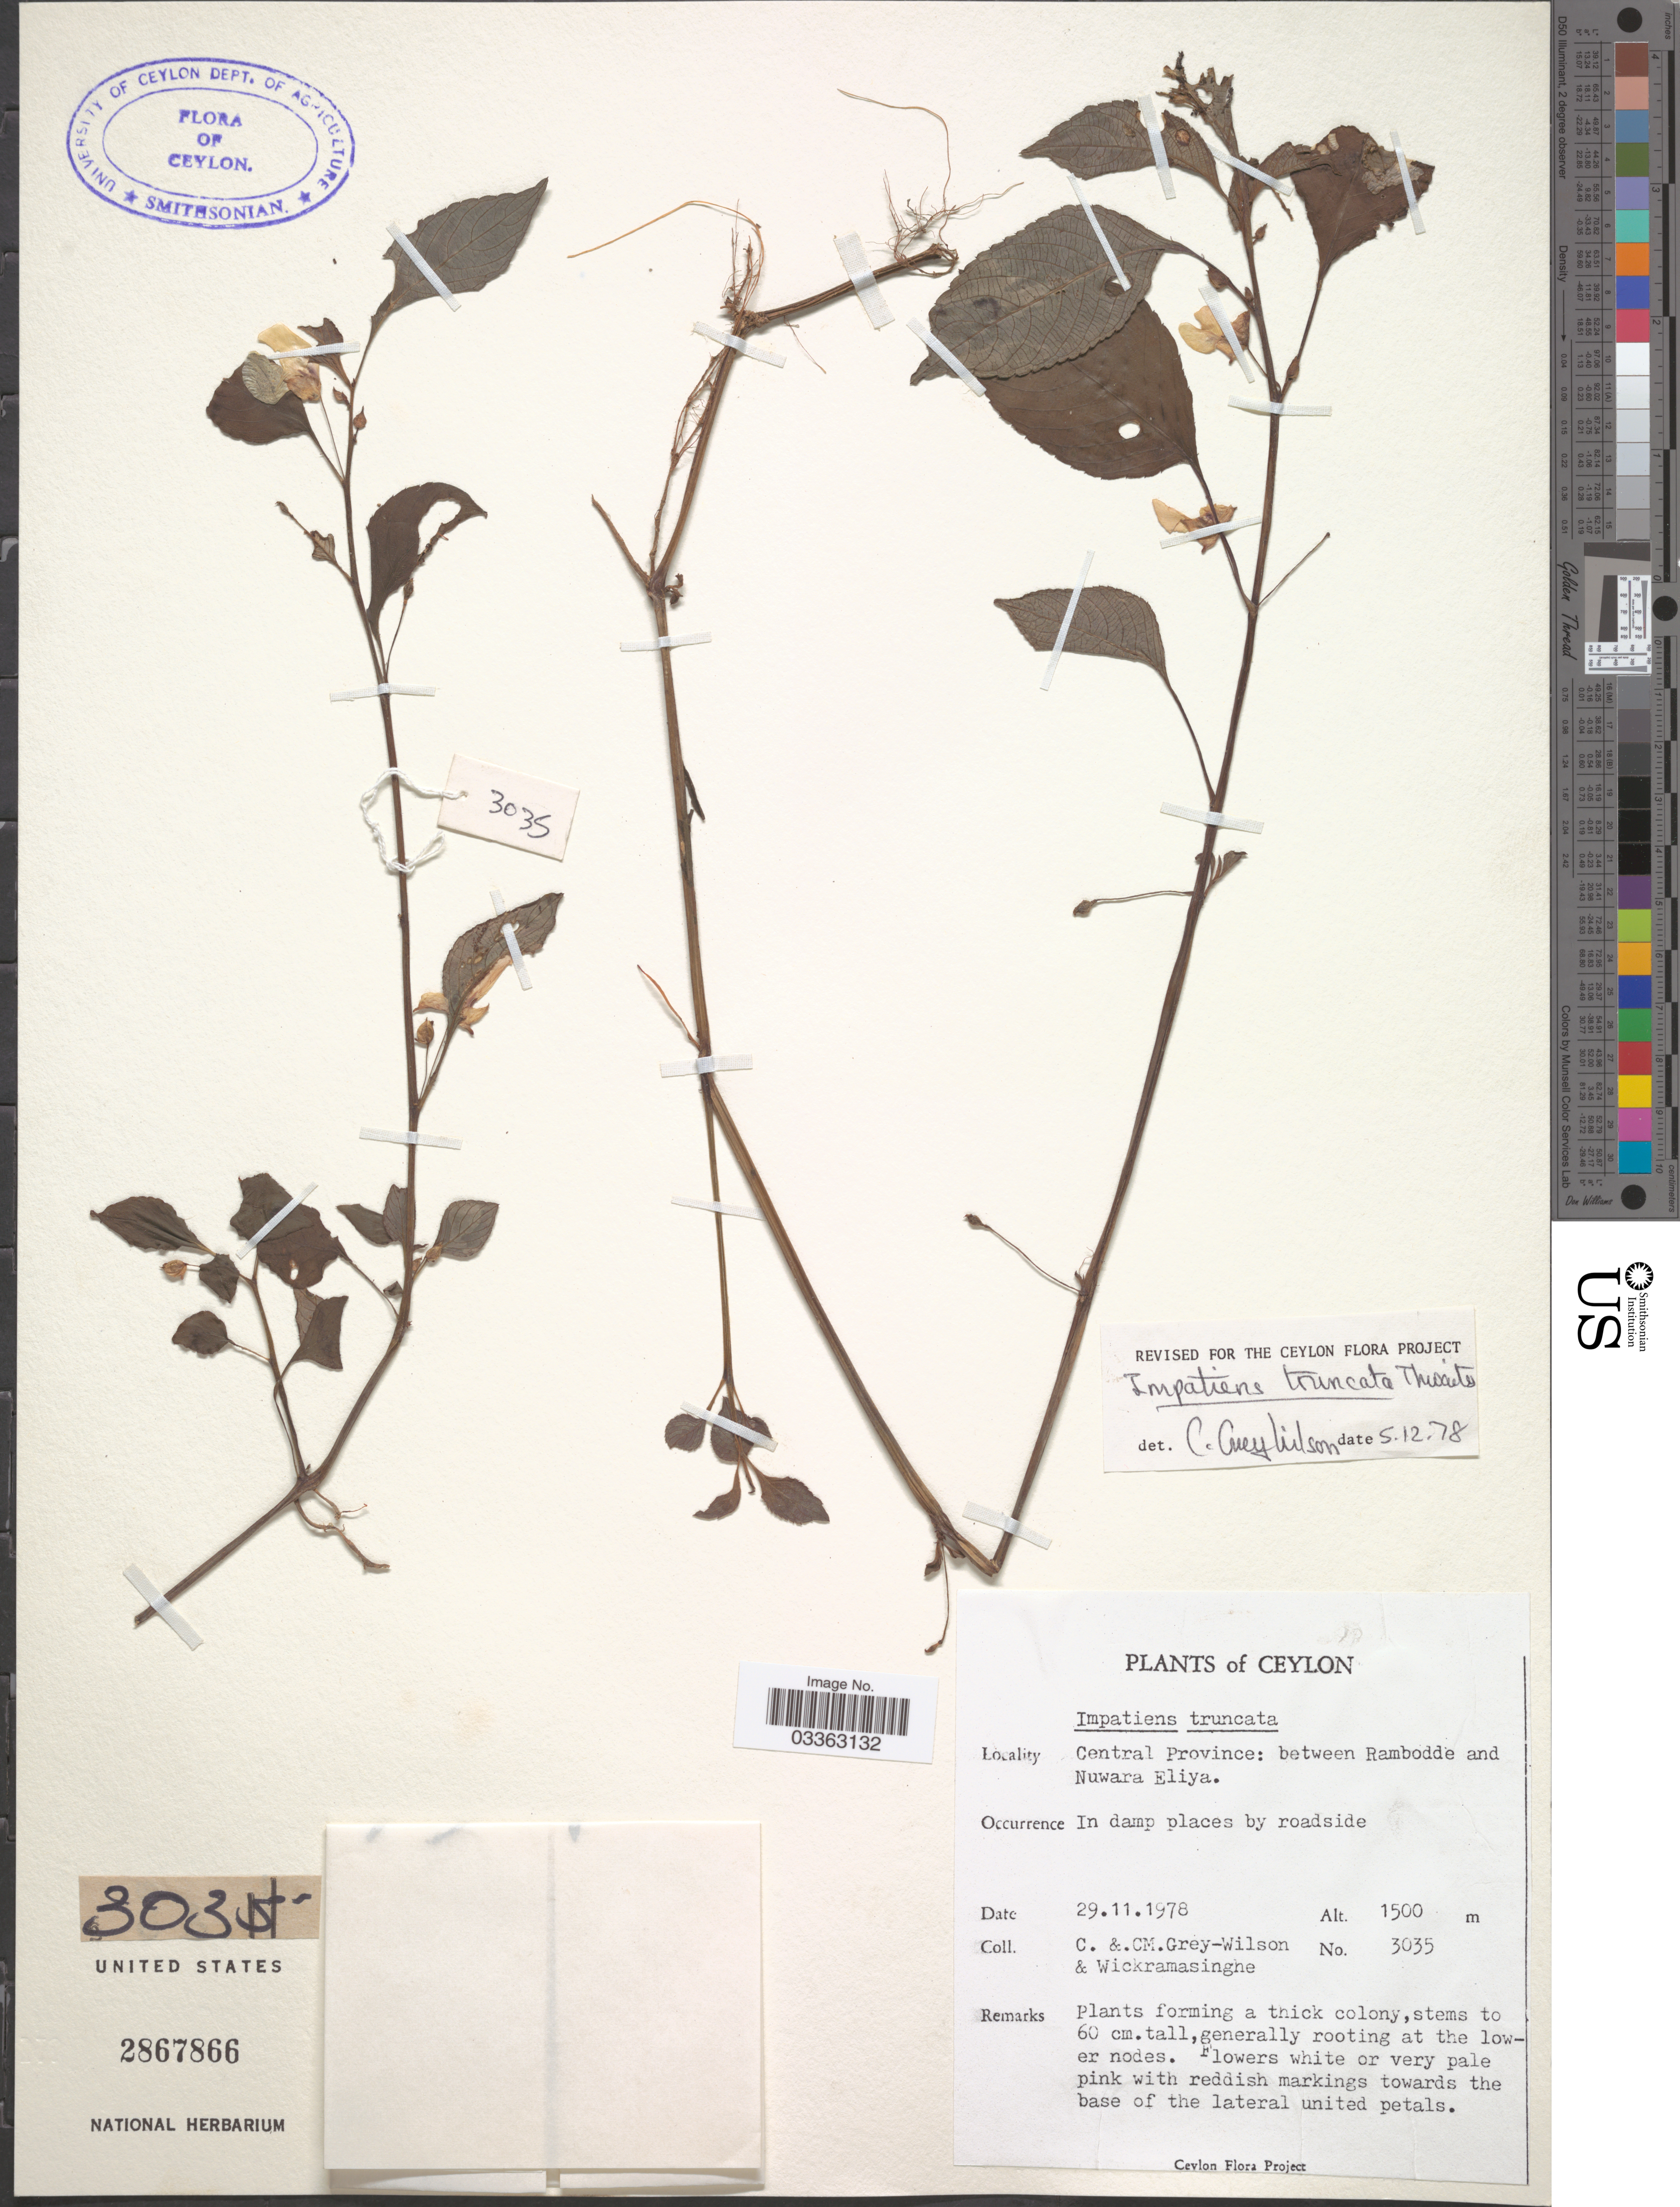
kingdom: Plantae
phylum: Tracheophyta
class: Magnoliopsida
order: Ericales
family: Balsaminaceae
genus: Impatiens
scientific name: Impatiens truncata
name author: Thwaites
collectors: C. Grey-Wilson, C. Grey-Wilson & -. Wickramasinghe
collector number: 3035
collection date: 1978-11-29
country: Sri Lanka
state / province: Central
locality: Central Province: between Rambodde and Nuwara Eliya.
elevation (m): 1500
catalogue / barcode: US 2867866